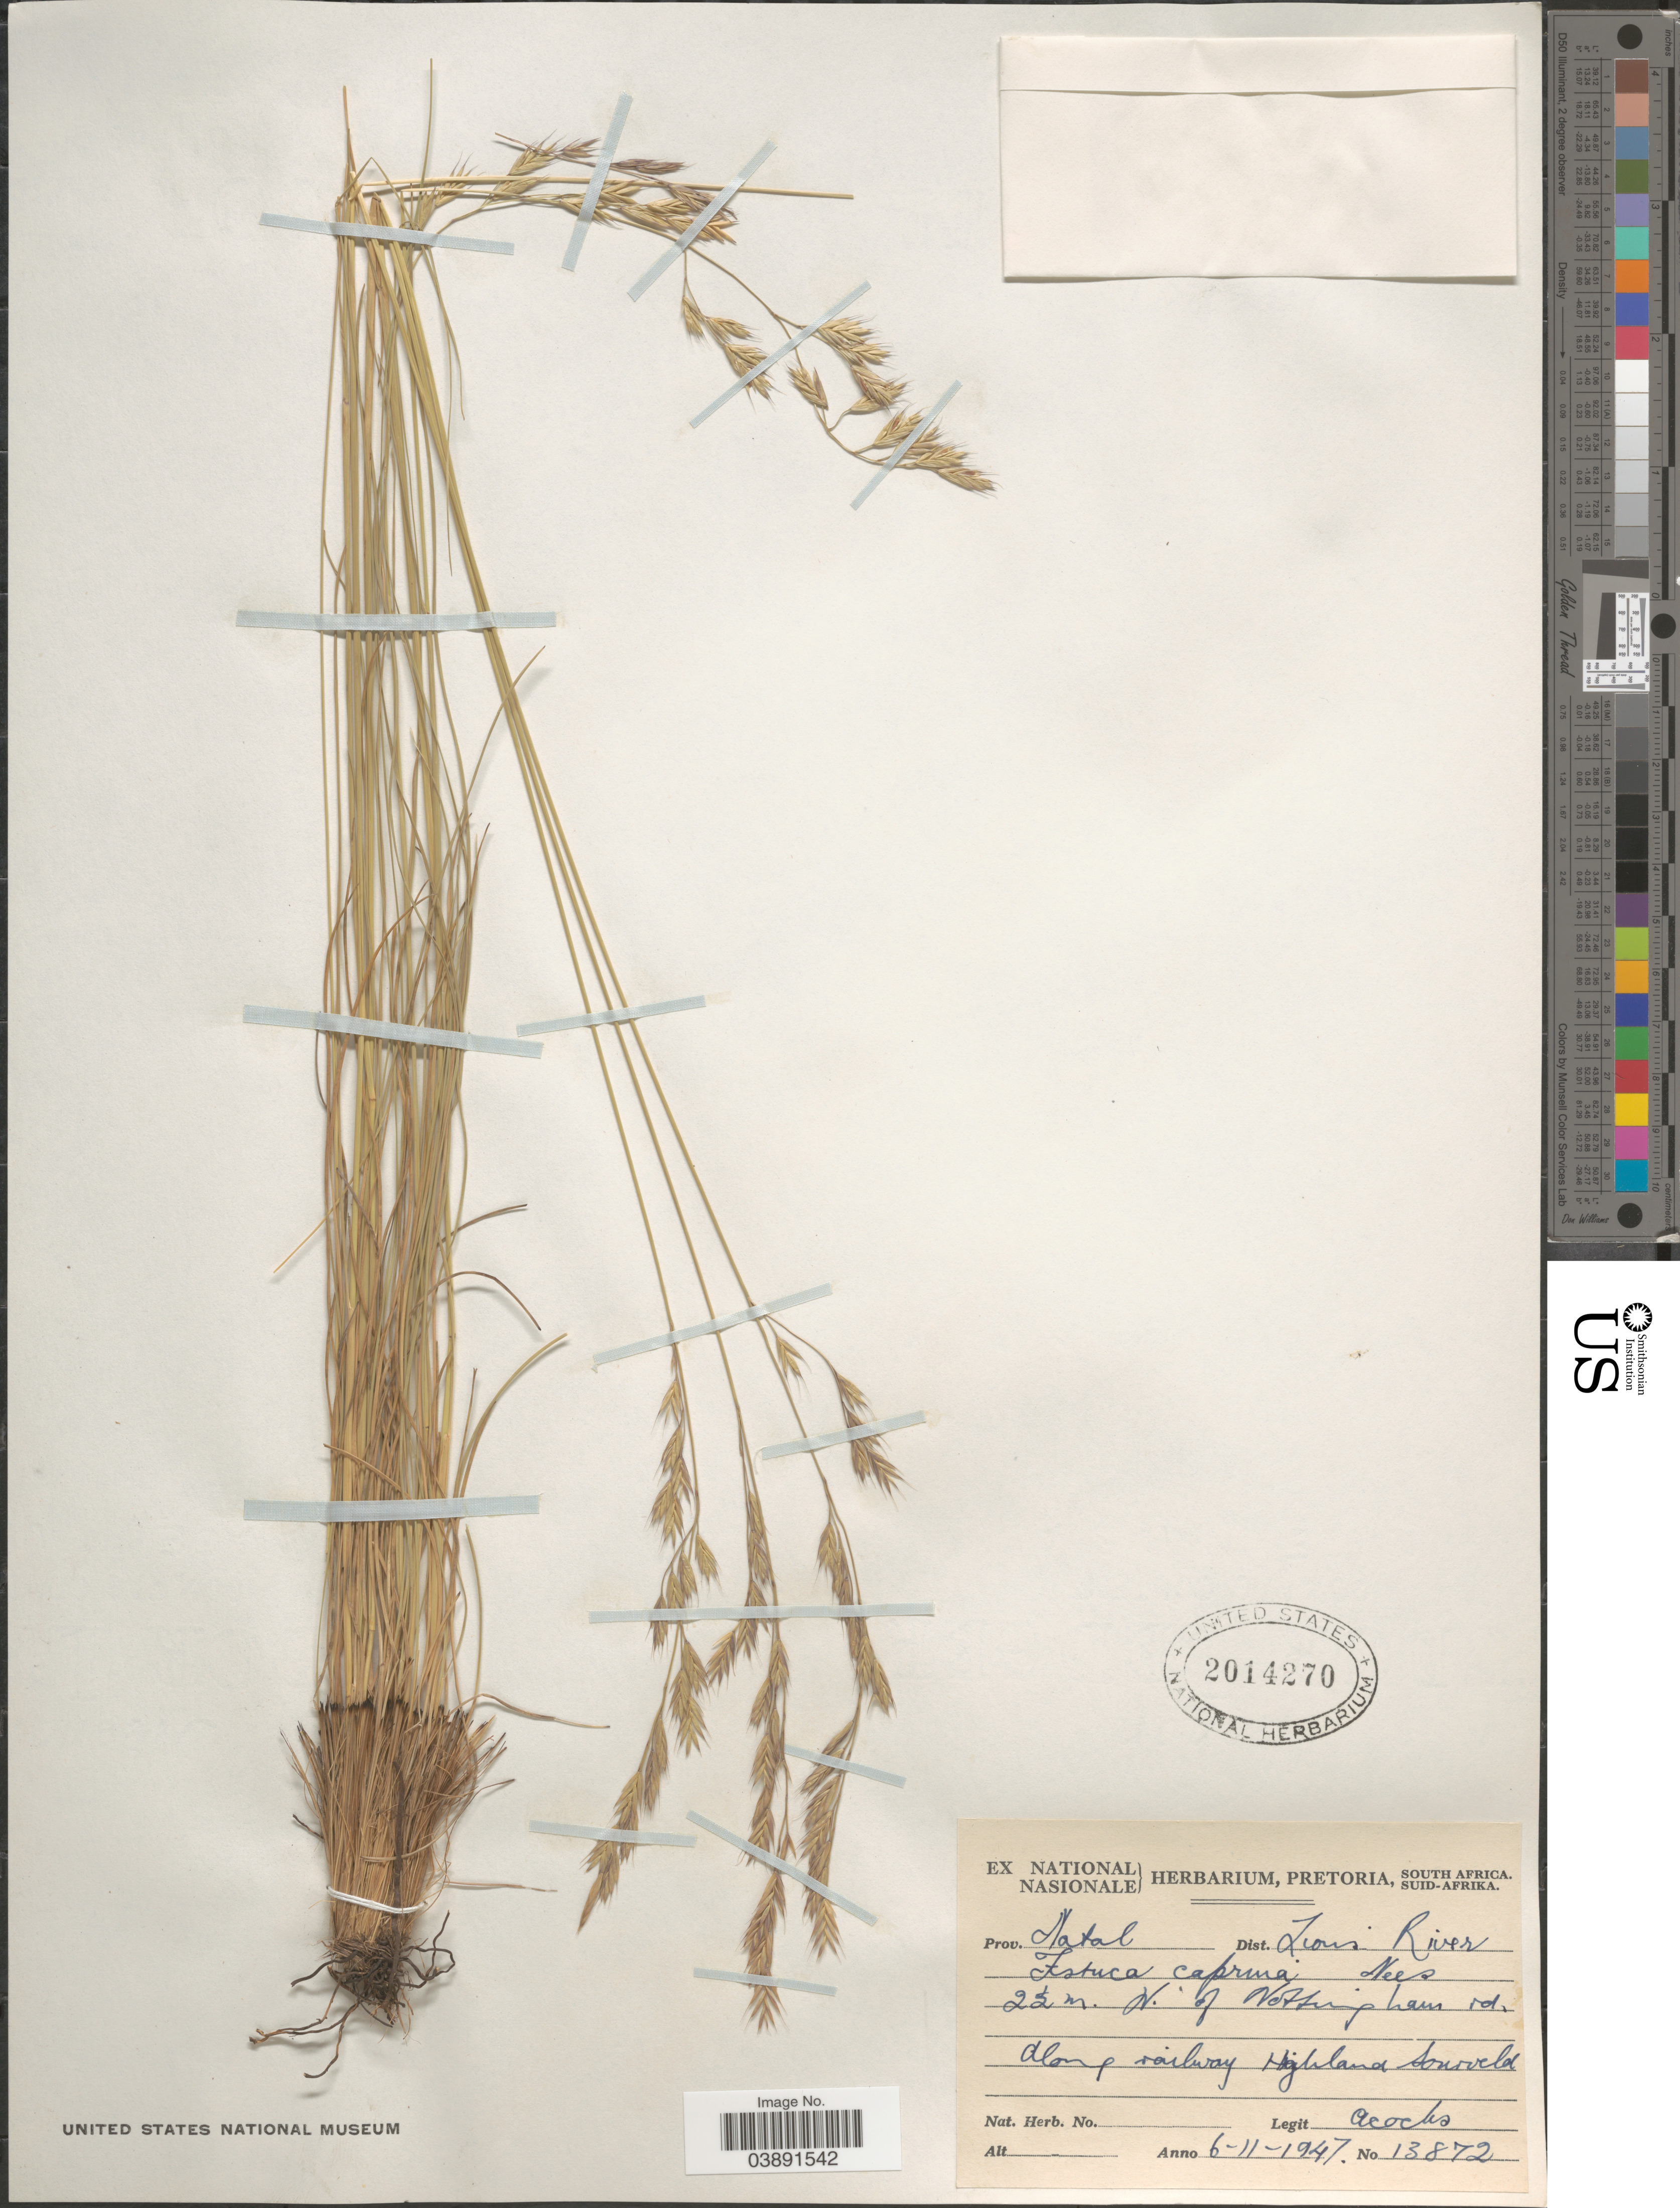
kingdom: Plantae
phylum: Tracheophyta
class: Liliopsida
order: Poales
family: Poaceae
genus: Festuca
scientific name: Festuca caprina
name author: Nees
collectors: J. P. Acocks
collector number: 13872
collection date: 1947-11-06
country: South Africa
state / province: KwaZulu-Natal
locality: Prov. Natal. Dist. Louis River. 2½ m. W. of Nottingham rd. Along railway Highland Sourveld.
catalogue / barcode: US 2014270